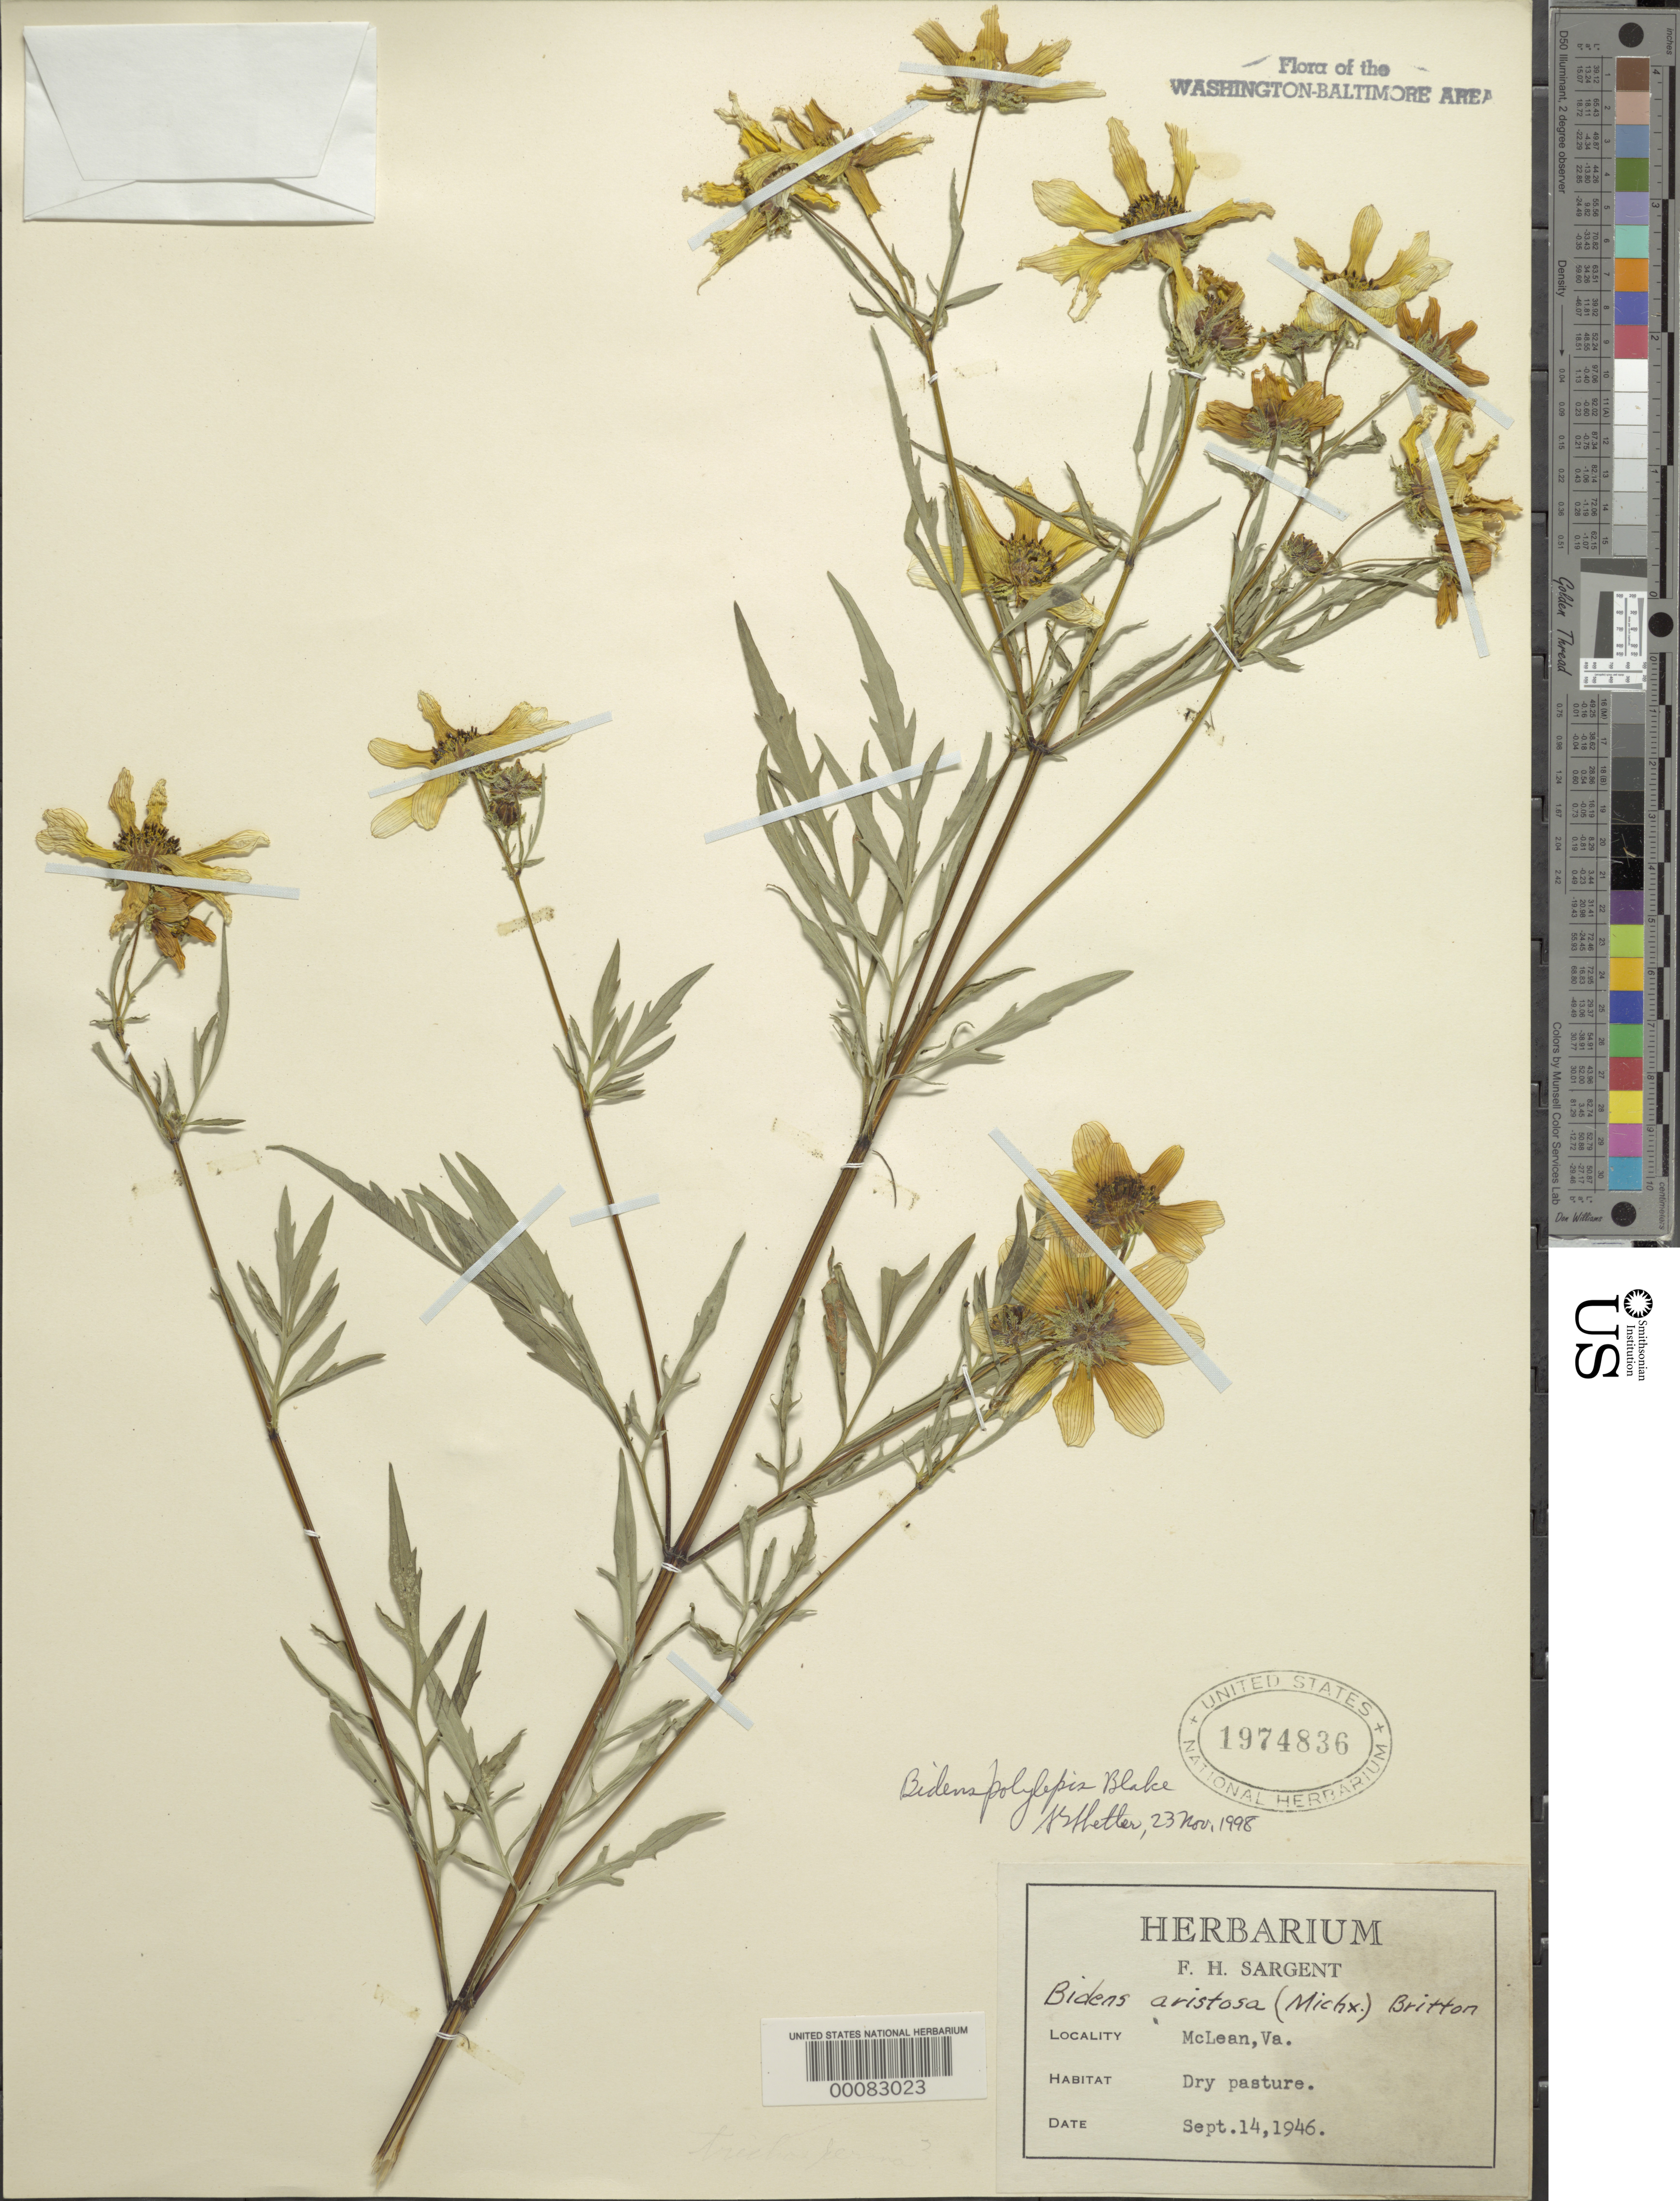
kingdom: Plantae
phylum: Tracheophyta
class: Magnoliopsida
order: Asterales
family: Asteraceae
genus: Bidens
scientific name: Bidens polylepis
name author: S.F. Blake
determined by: Shetler, Stanwyn G., (US), NMNH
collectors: F. H. Sargent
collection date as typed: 14 Sep 1946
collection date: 1946-09-14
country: United States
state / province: Virginia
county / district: Fairfax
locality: Mclean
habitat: Dry pasture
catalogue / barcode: US 1974836